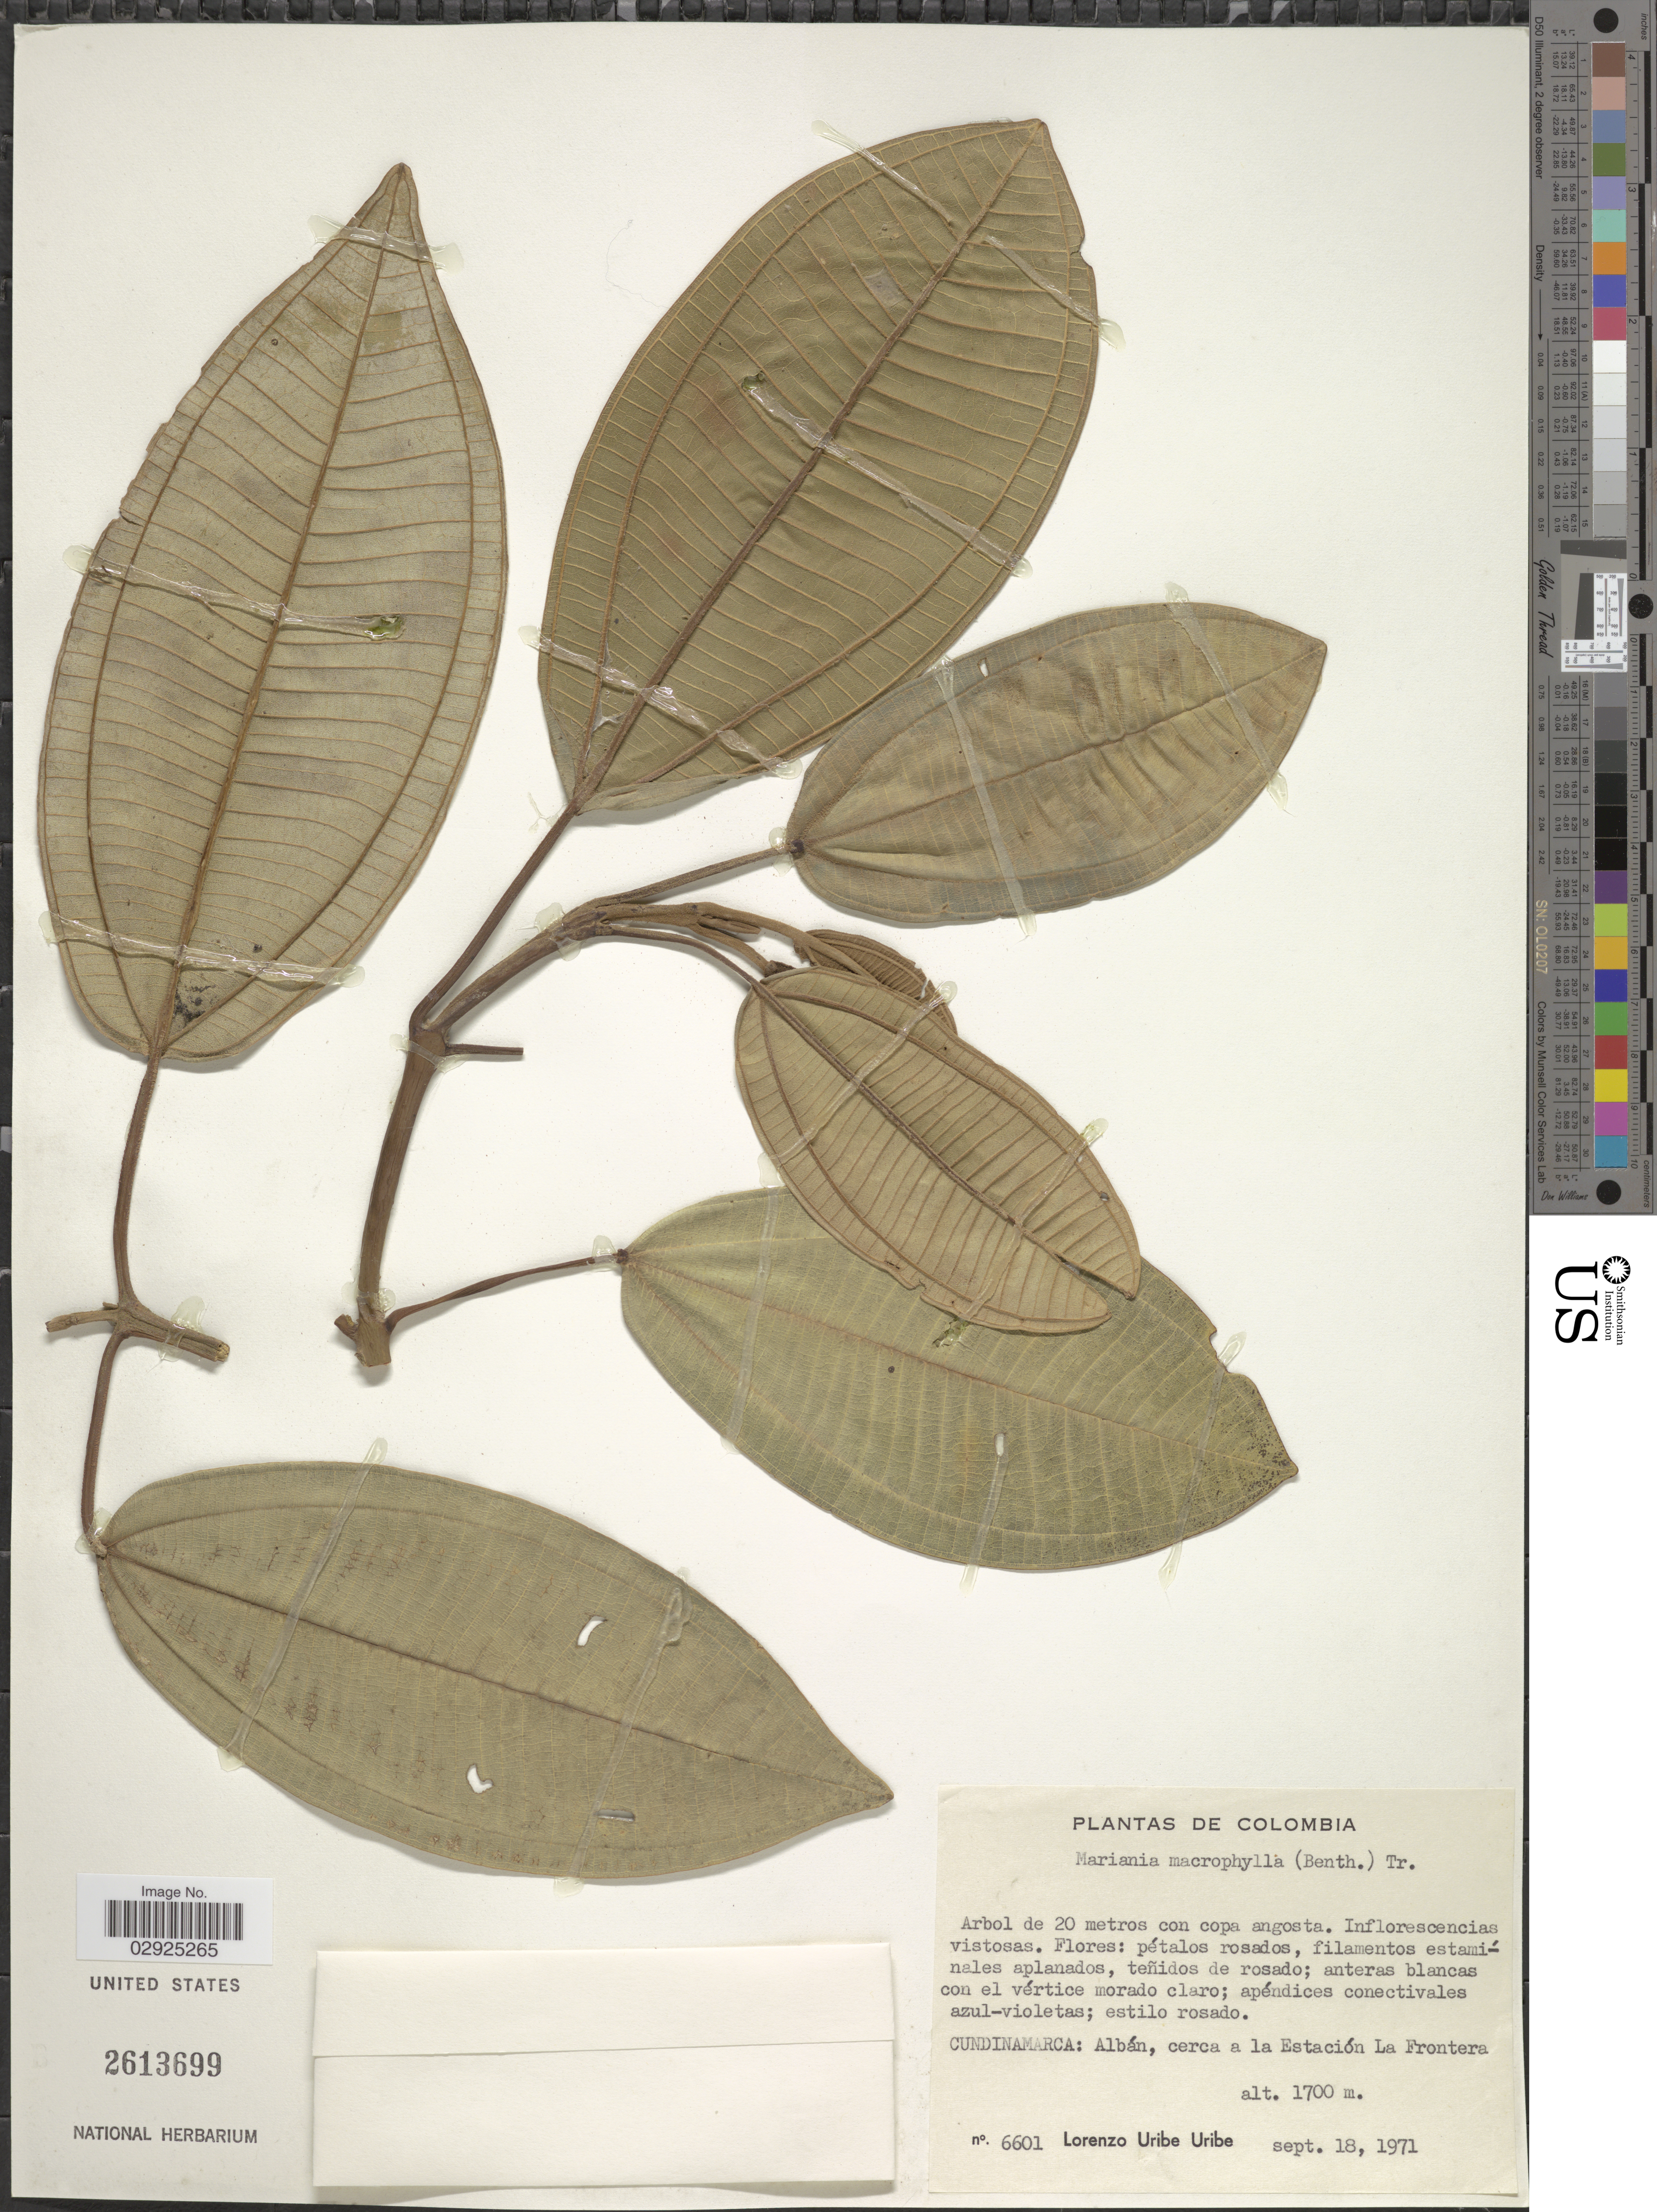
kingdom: Plantae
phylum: Tracheophyta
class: Magnoliopsida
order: Myrtales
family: Melastomataceae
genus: Meriania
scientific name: Meriania macrophylla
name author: (Benth.) Triana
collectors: L. Uribe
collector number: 6601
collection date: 1971-09-18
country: Colombia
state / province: Cundinamarca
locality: Albán, cerca a la Estación La Frontera.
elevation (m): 1700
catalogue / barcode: US 2613699